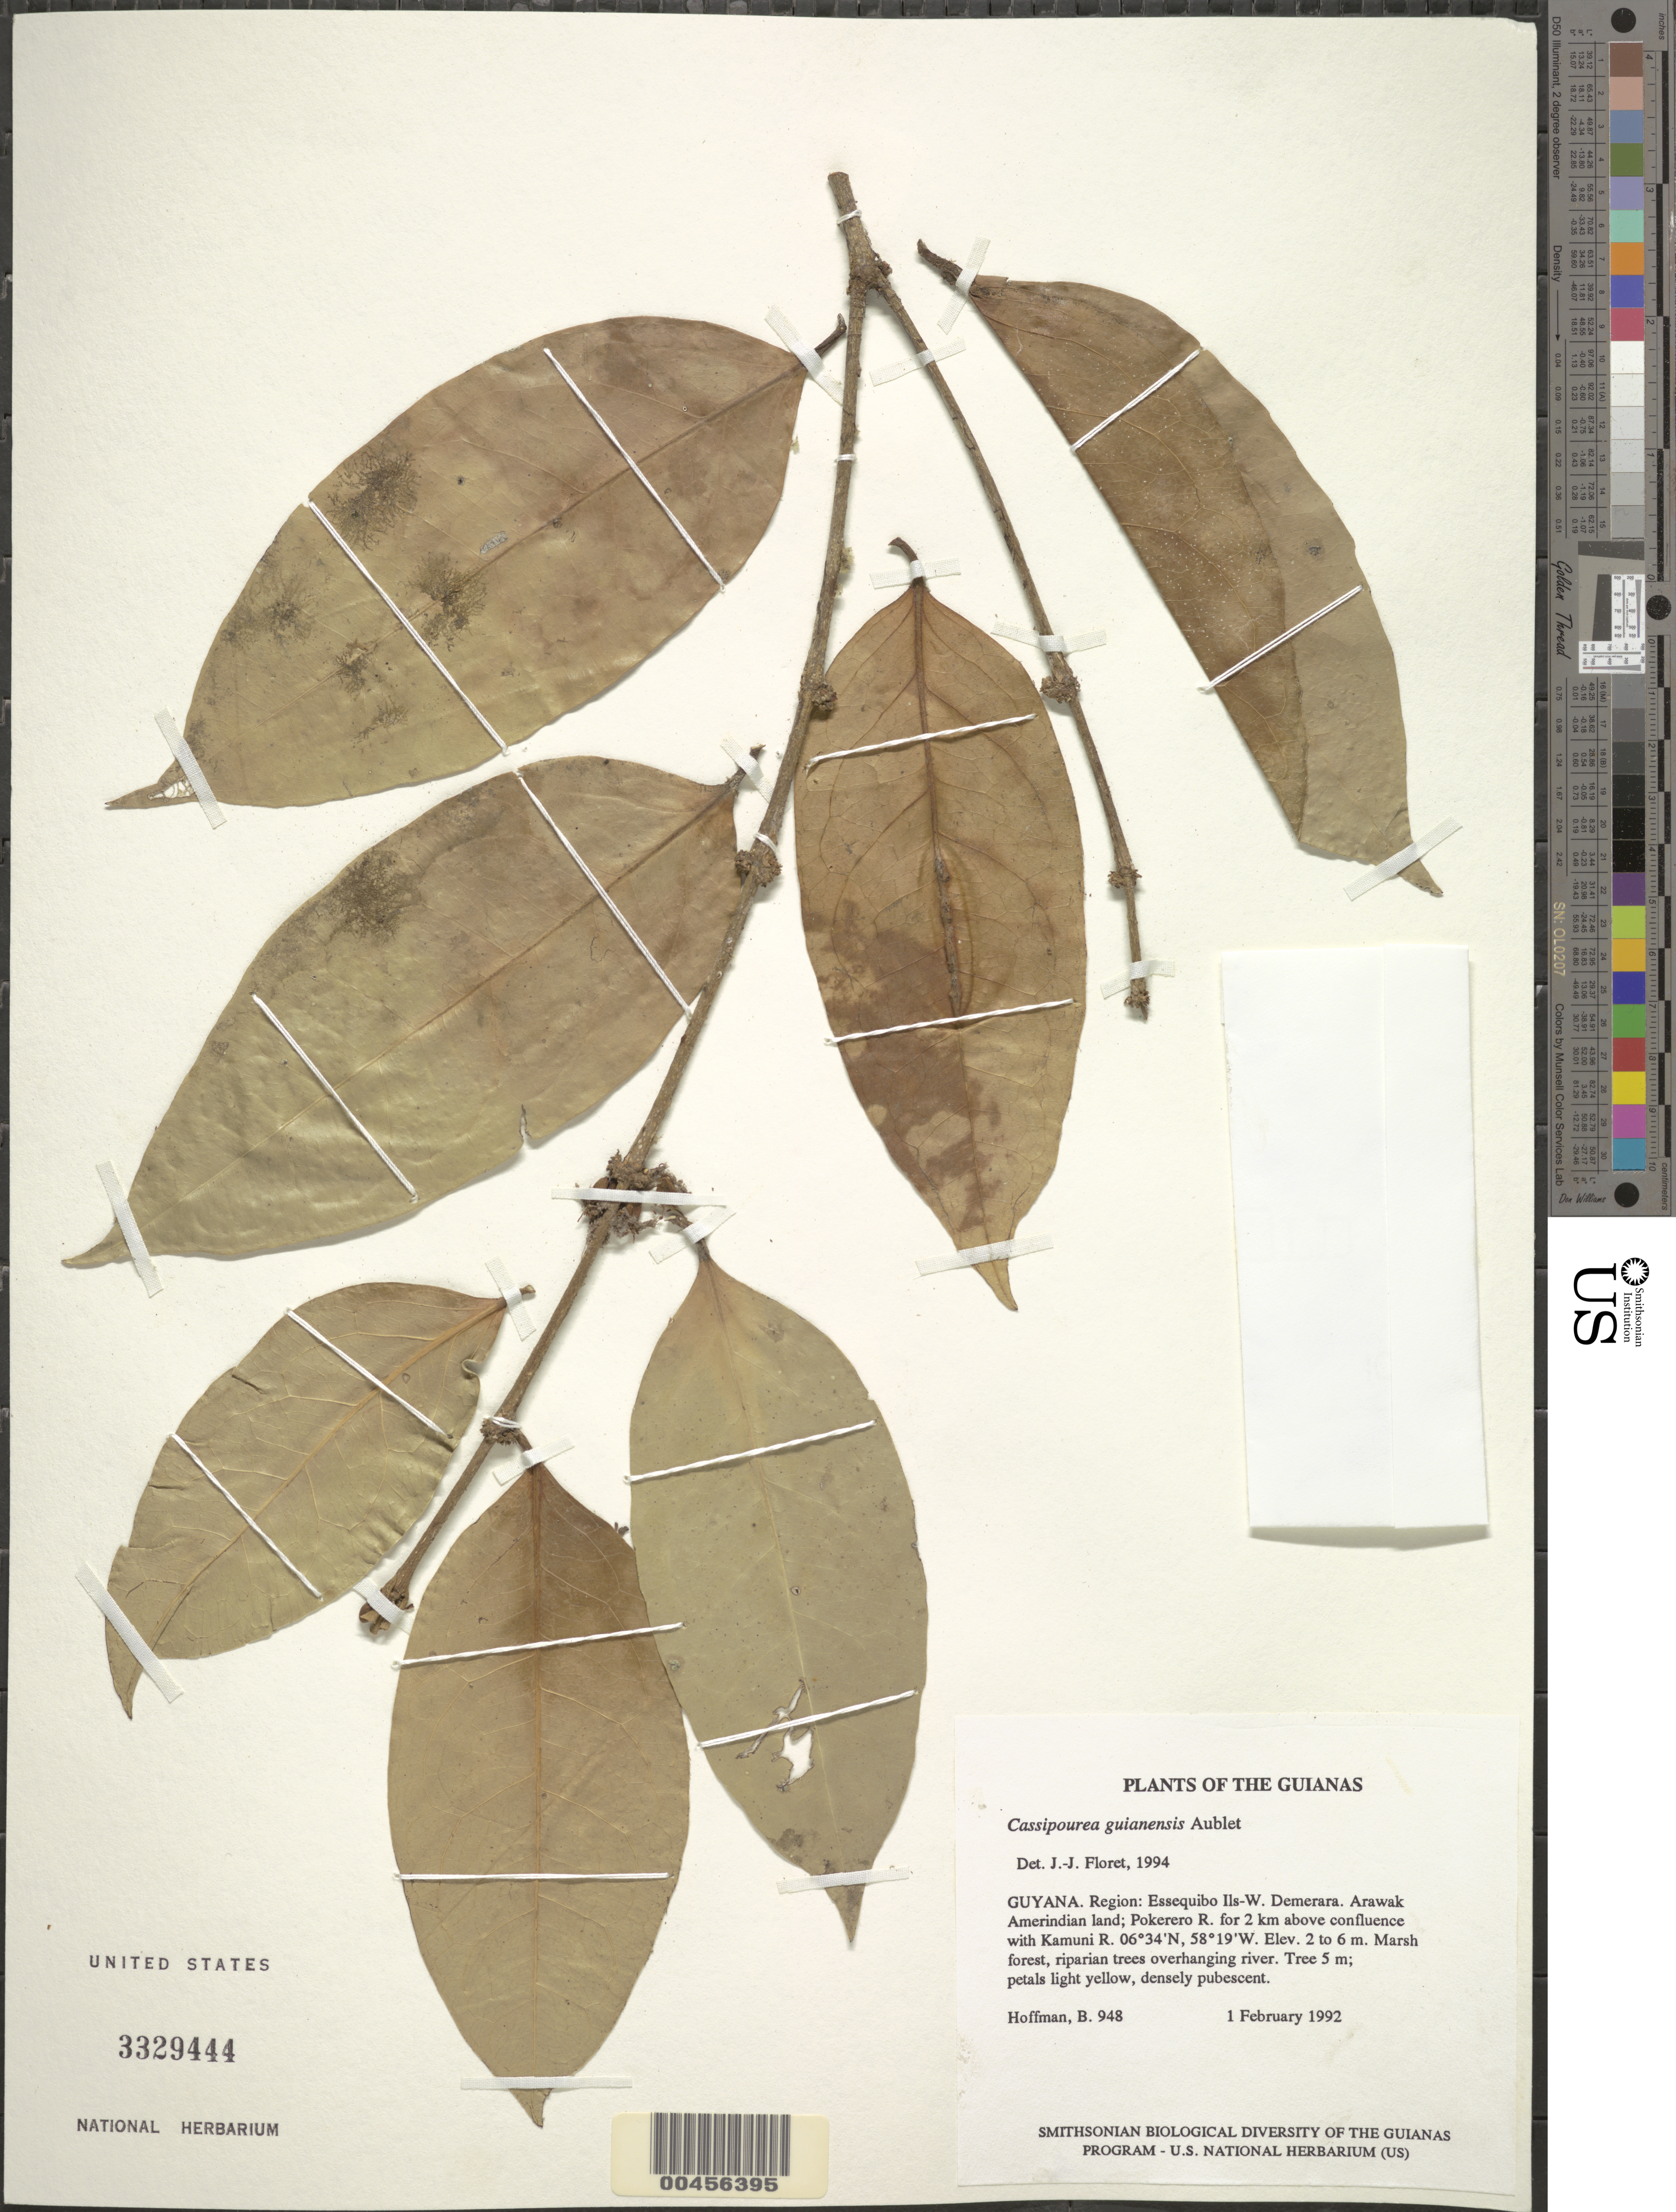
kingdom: Plantae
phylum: Tracheophyta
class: Magnoliopsida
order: Malpighiales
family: Rhizophoraceae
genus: Cassipourea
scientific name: Cassipourea guianensis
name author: Aubl.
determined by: Floret, J. J.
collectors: B. Hoffman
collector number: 948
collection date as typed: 1 February 1992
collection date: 1992-02-01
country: Guyana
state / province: Essequibo Isl-W. Demerara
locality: Arawak Amerindian land; Pokerero River for 2 km above confluence with Kamuni River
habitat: Marsh forest, riparian trees overhanging river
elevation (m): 2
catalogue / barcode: US 3329444